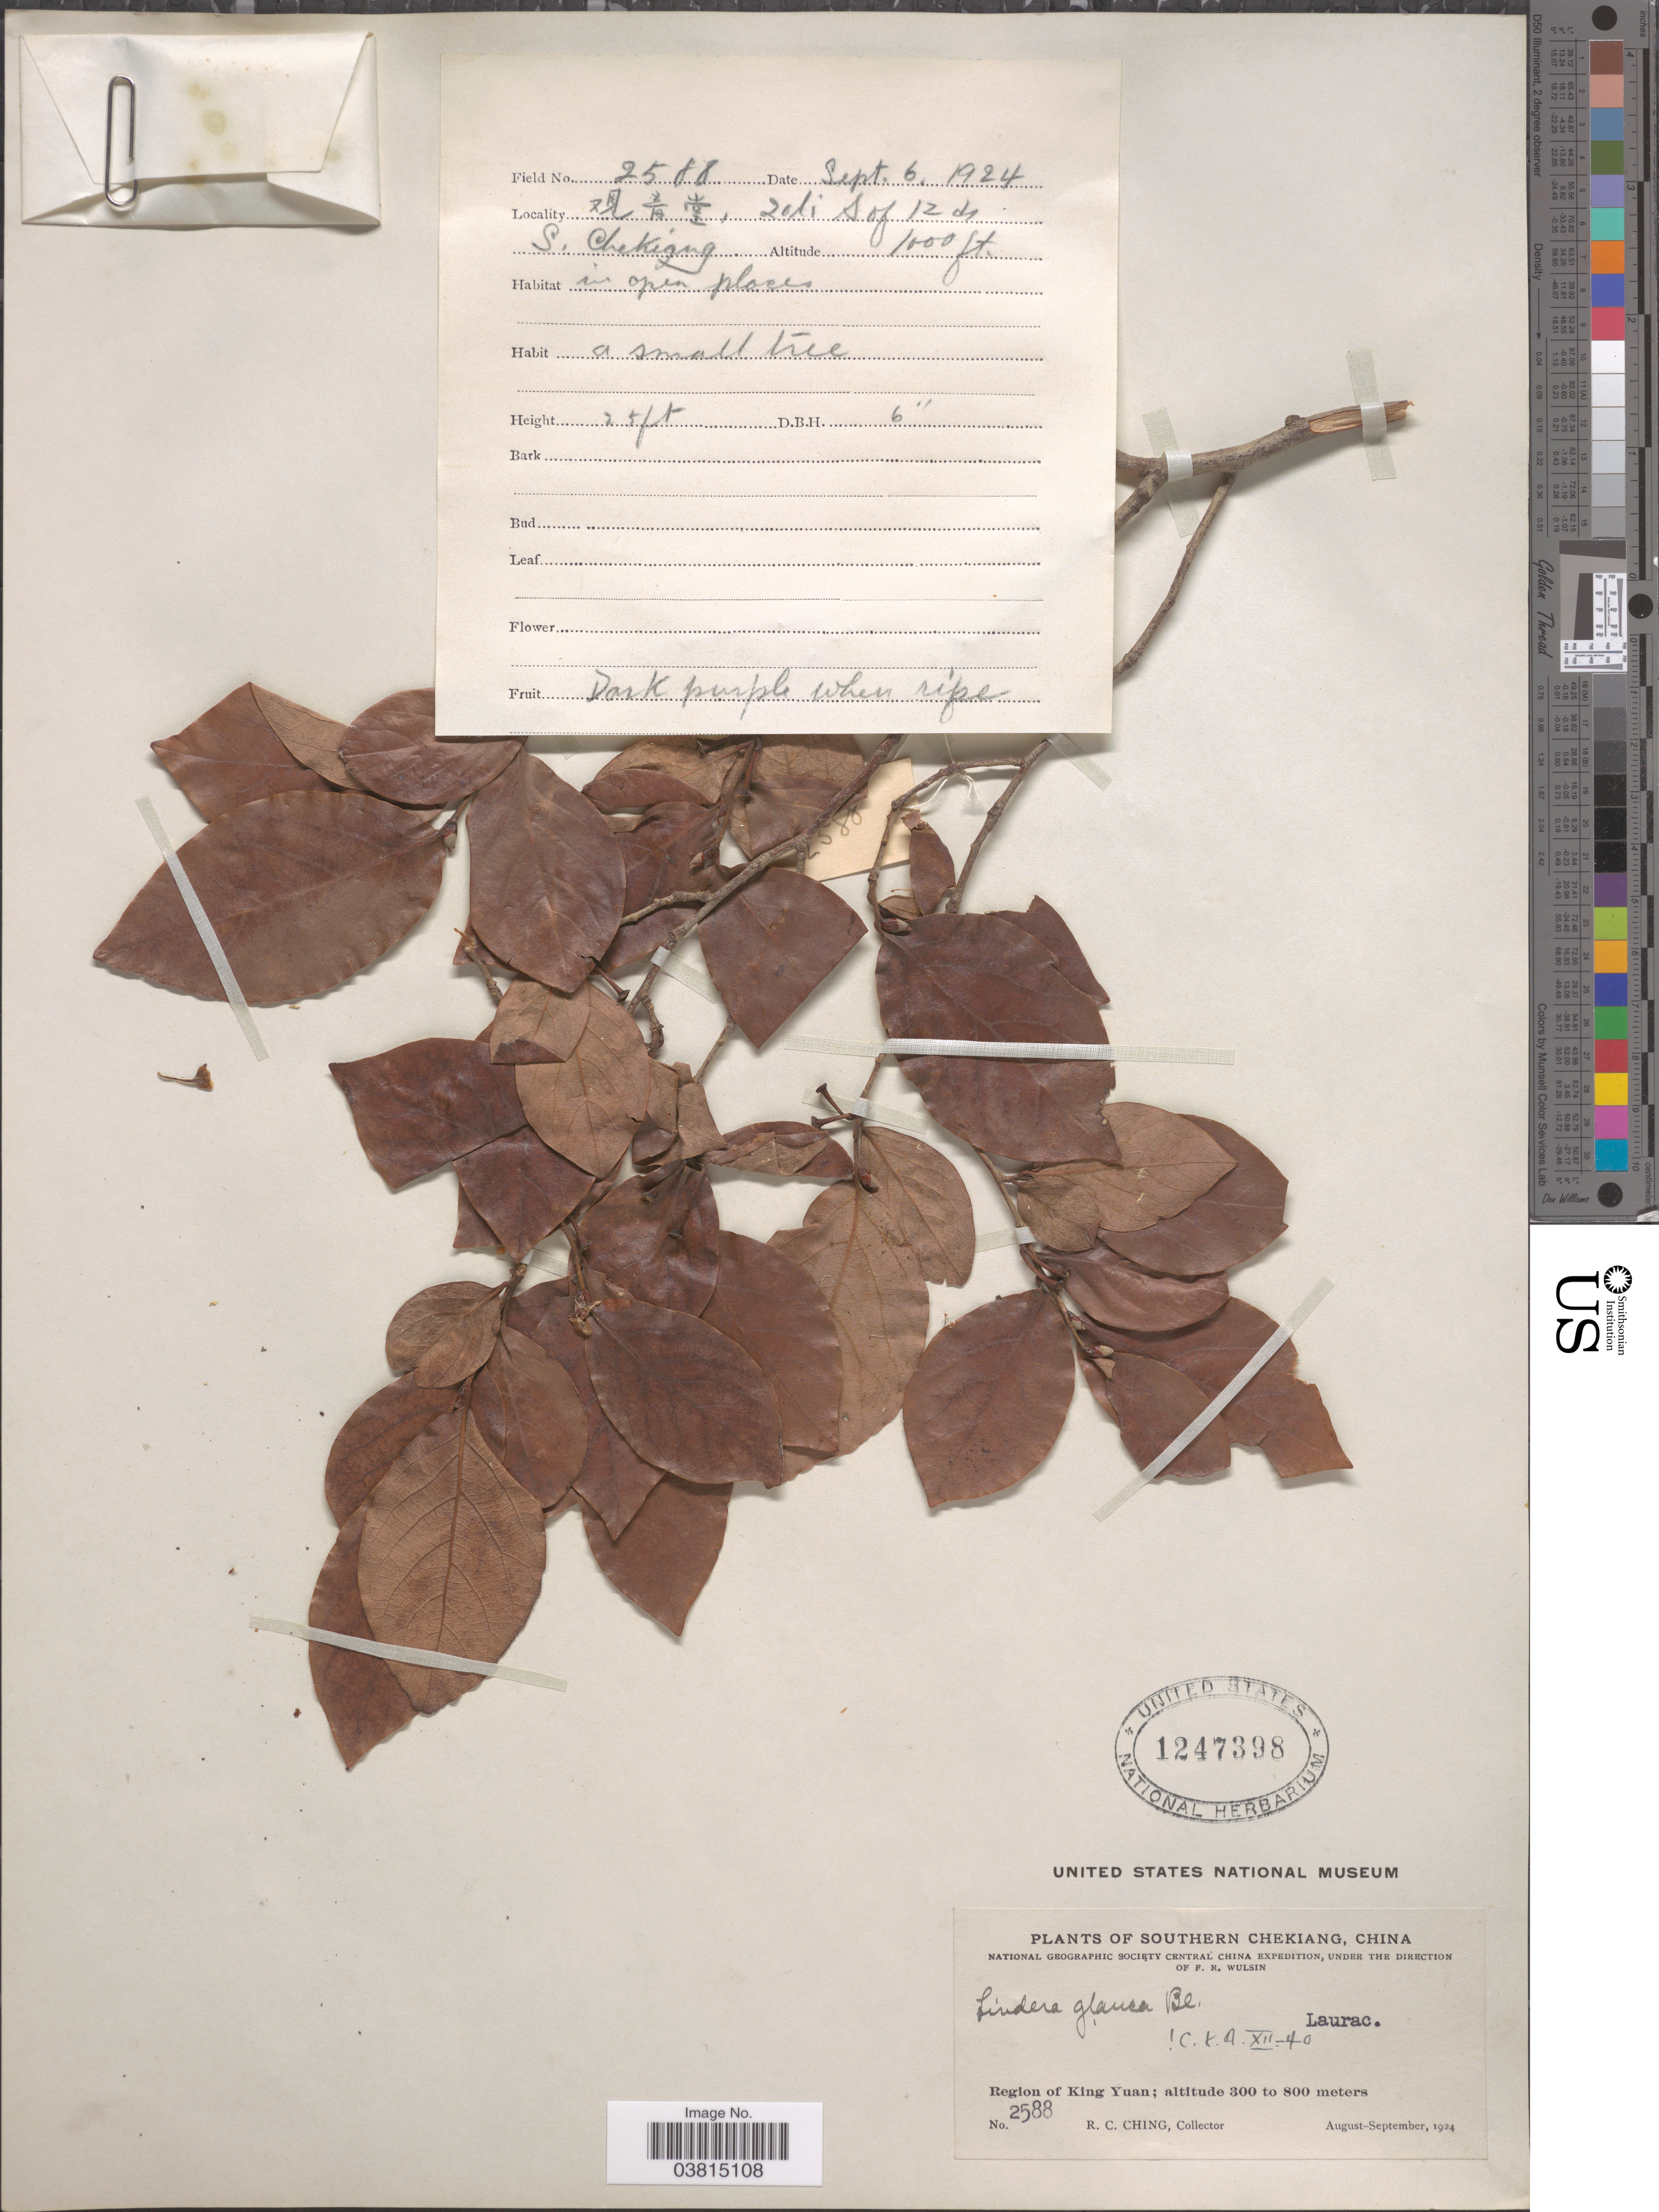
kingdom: Plantae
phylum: Tracheophyta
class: Magnoliopsida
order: Laurales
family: Lauraceae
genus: Lindera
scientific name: Lindera glauca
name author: (Siebold & Zucc.) Blume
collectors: R. C. Ching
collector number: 2588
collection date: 1924-08-06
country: China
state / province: Zhejiang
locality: Southern Chekiang. Region of King Yuan. X, 20 li S. of 12 li [interpreted] S. Chekiang.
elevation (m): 305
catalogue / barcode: US 1247398